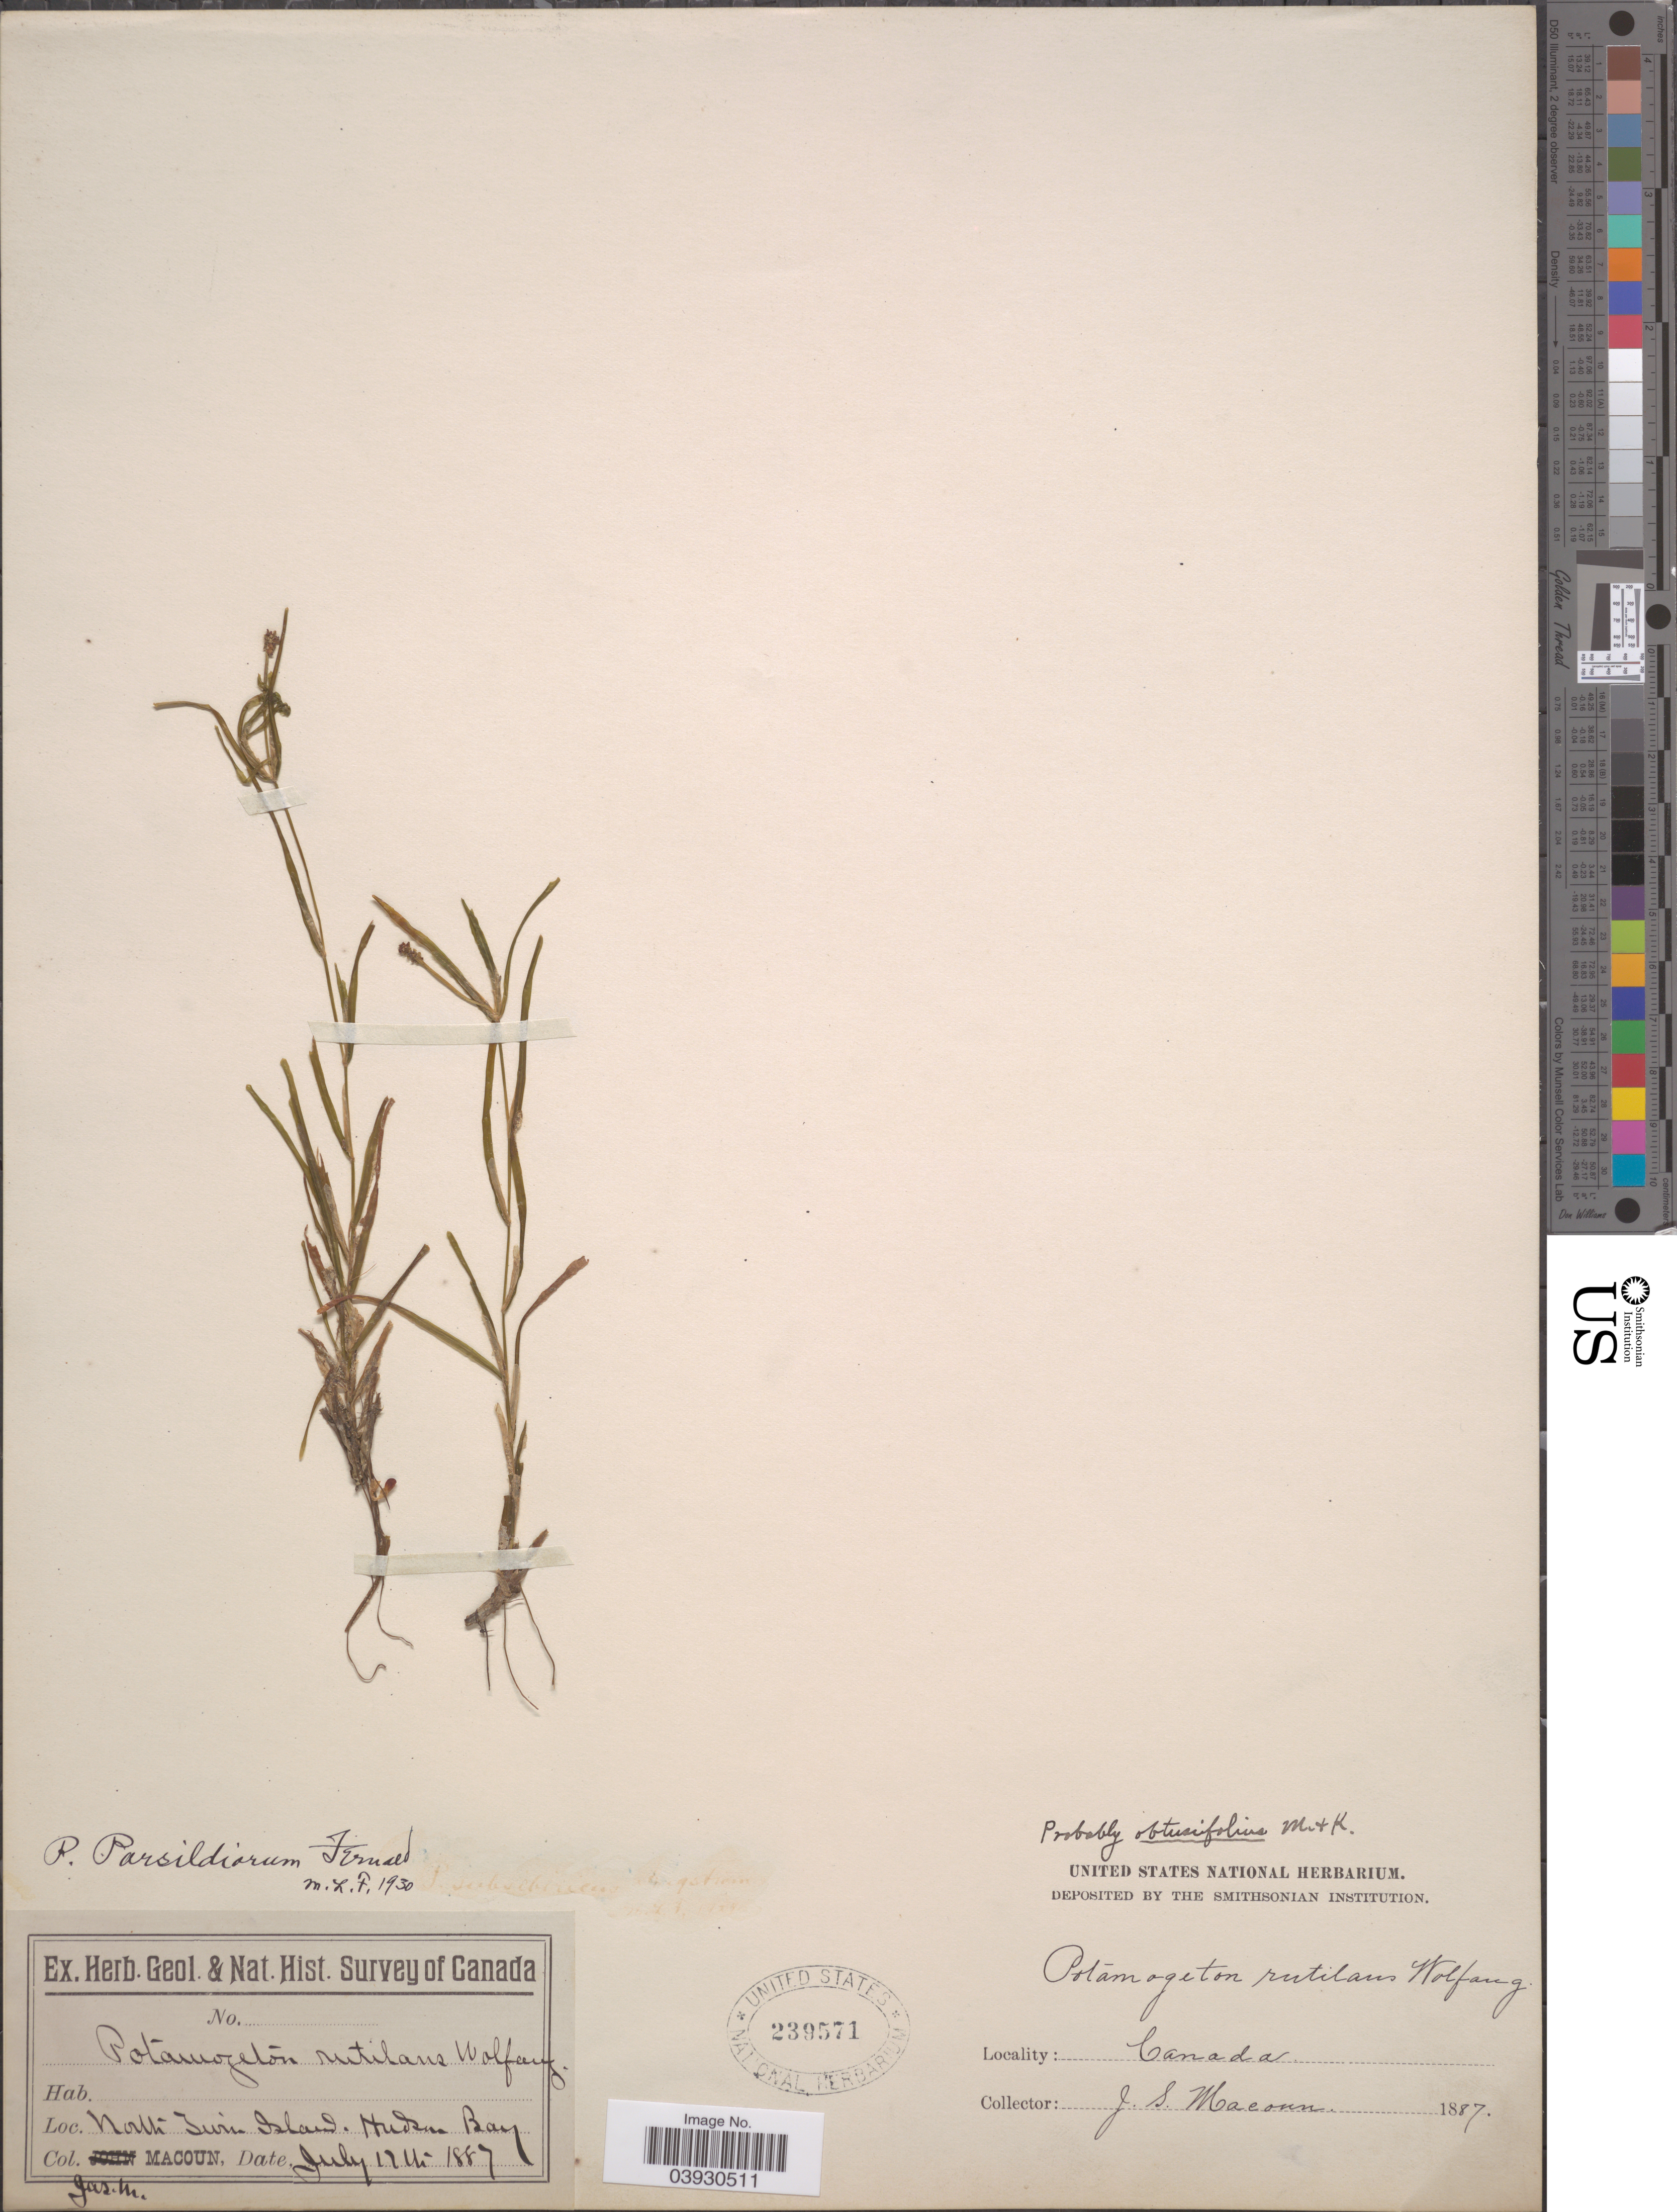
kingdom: Plantae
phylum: Tracheophyta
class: Liliopsida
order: Alismatales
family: Potamogetonaceae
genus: Potamogeton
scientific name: Potamogeton porsildiorum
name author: Fernald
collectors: J. M. Macoun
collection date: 1887-07-12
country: Canada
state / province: Nunavut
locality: North Twin Island. Hudson Bay.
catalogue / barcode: US 239571